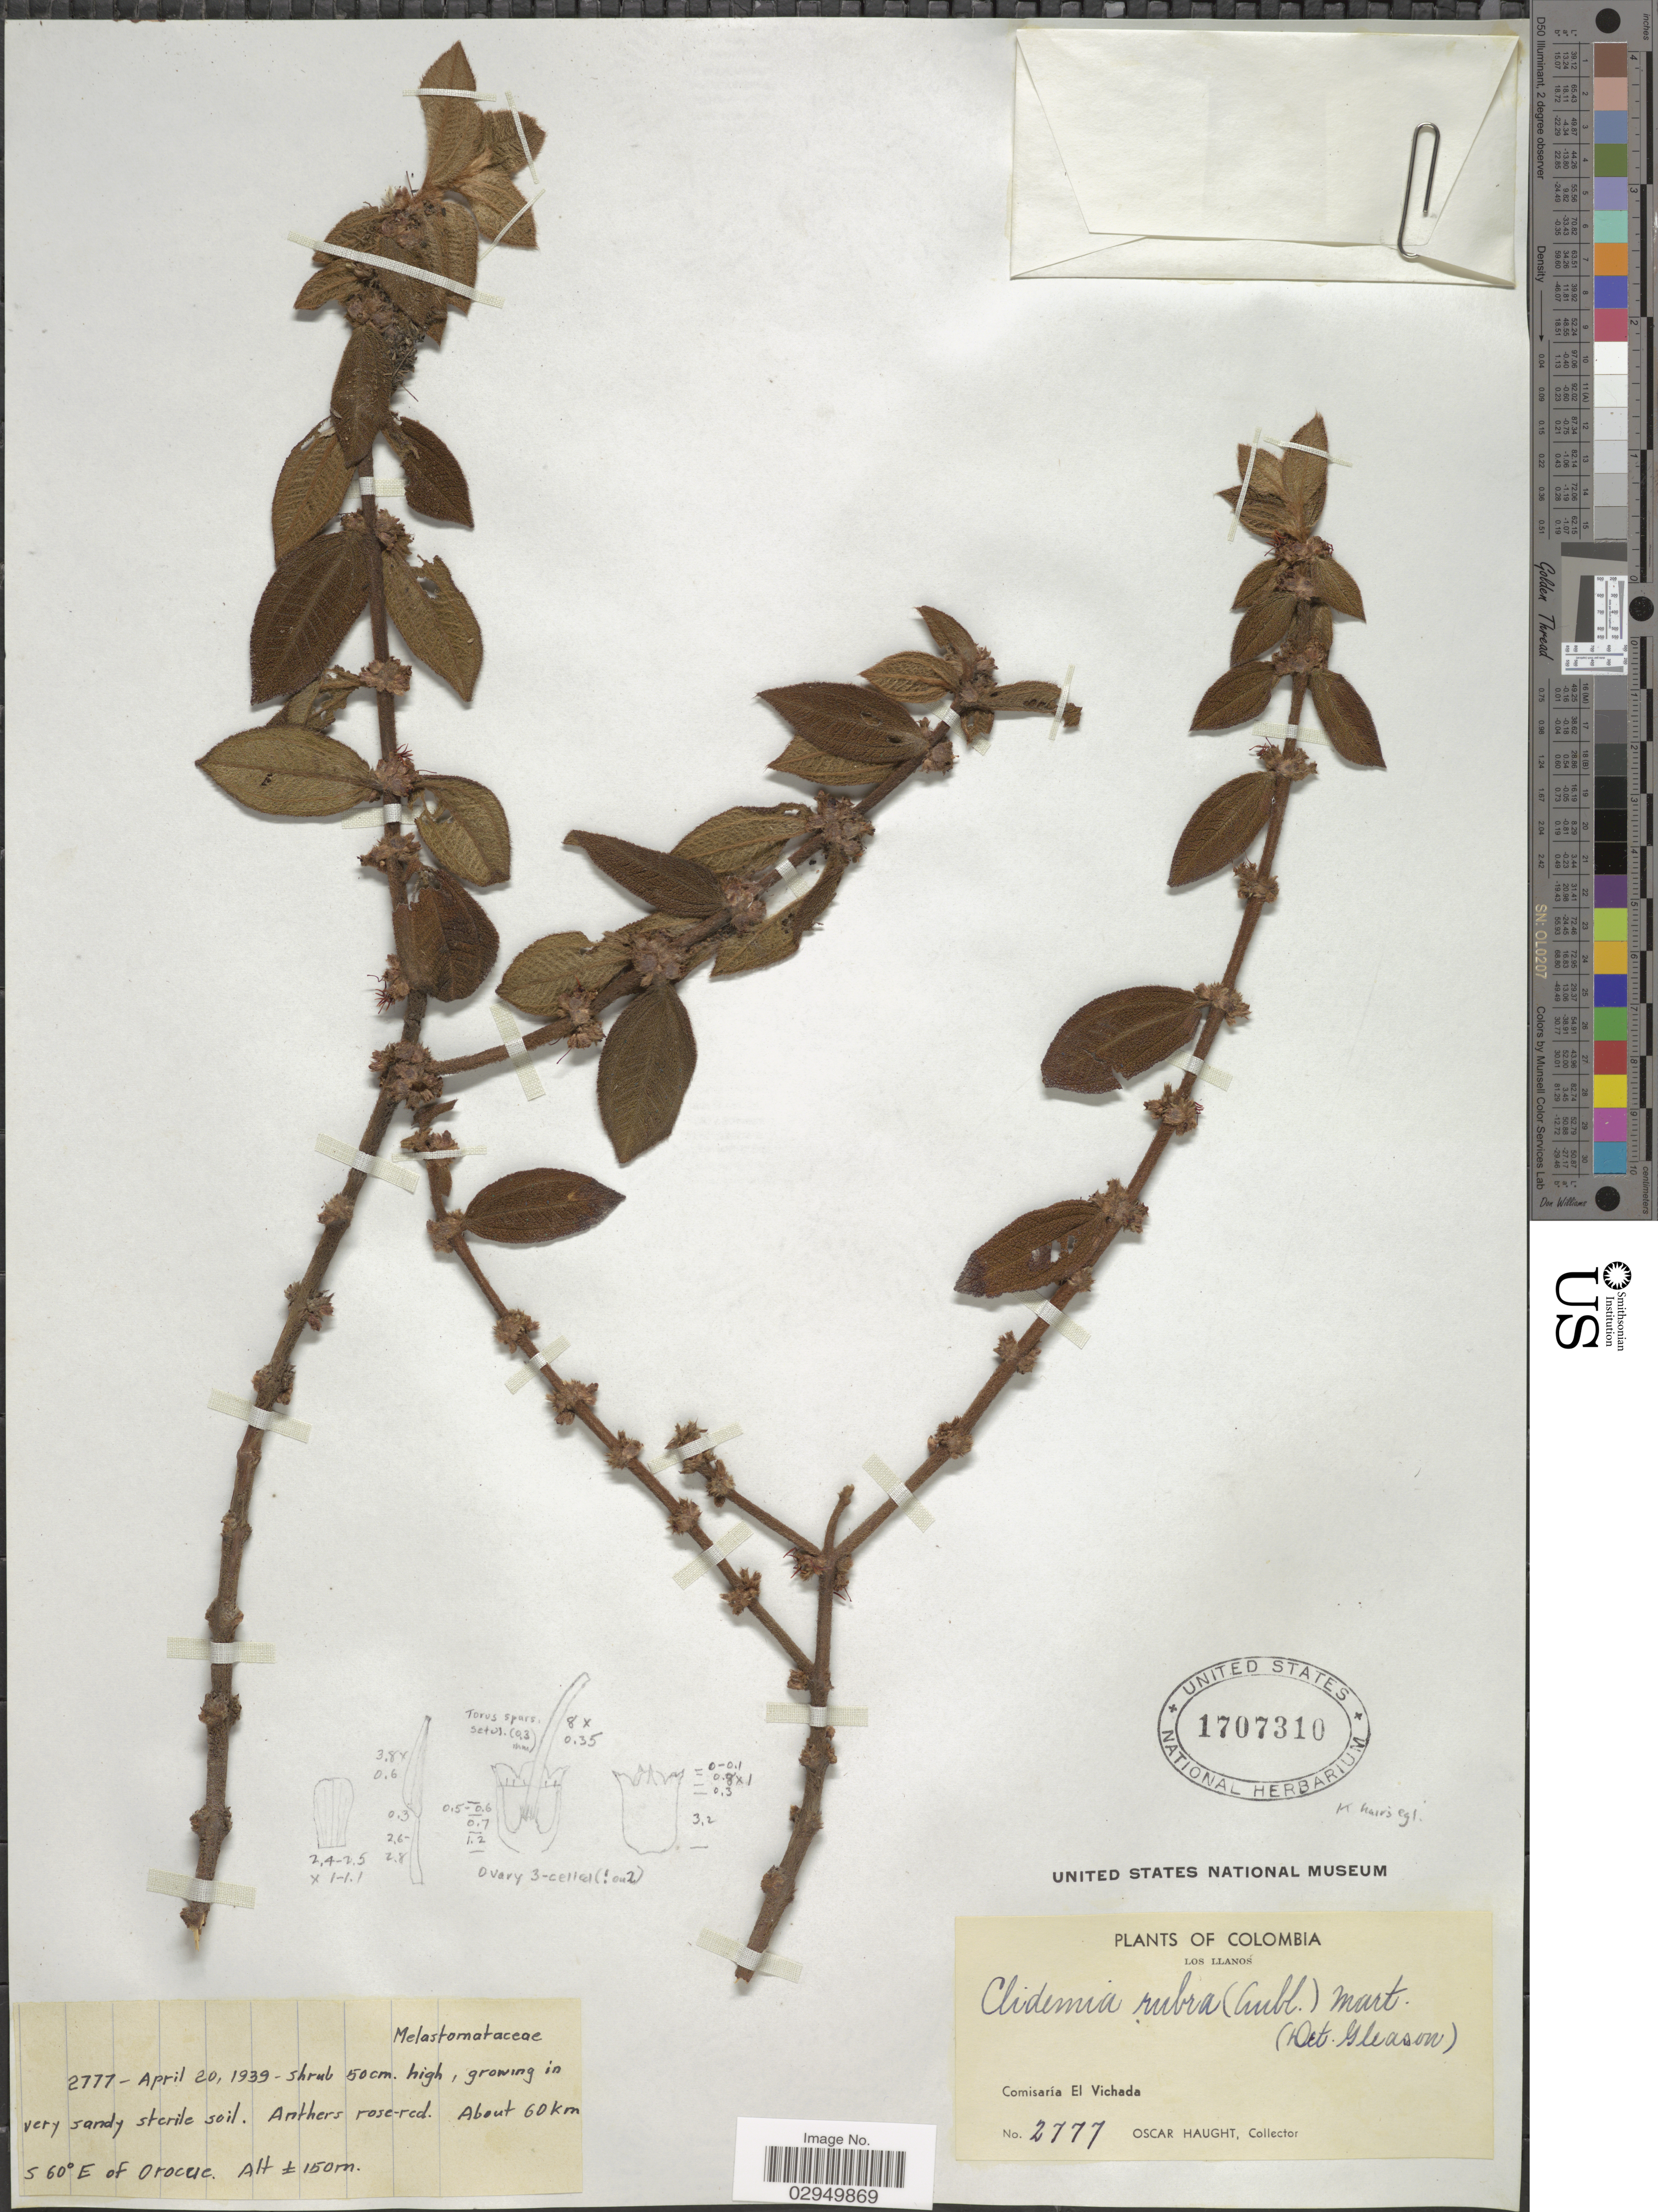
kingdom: Plantae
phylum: Tracheophyta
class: Magnoliopsida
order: Myrtales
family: Melastomataceae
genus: Clidemia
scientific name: Clidemia sericea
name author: D. Don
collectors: O. L. Haught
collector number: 2777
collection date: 1939-04-20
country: Colombia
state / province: Vichada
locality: Los Llanos. Comisaría El Vichada. About 60 km S 60° E of Orocue.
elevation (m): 150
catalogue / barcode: US 1707310